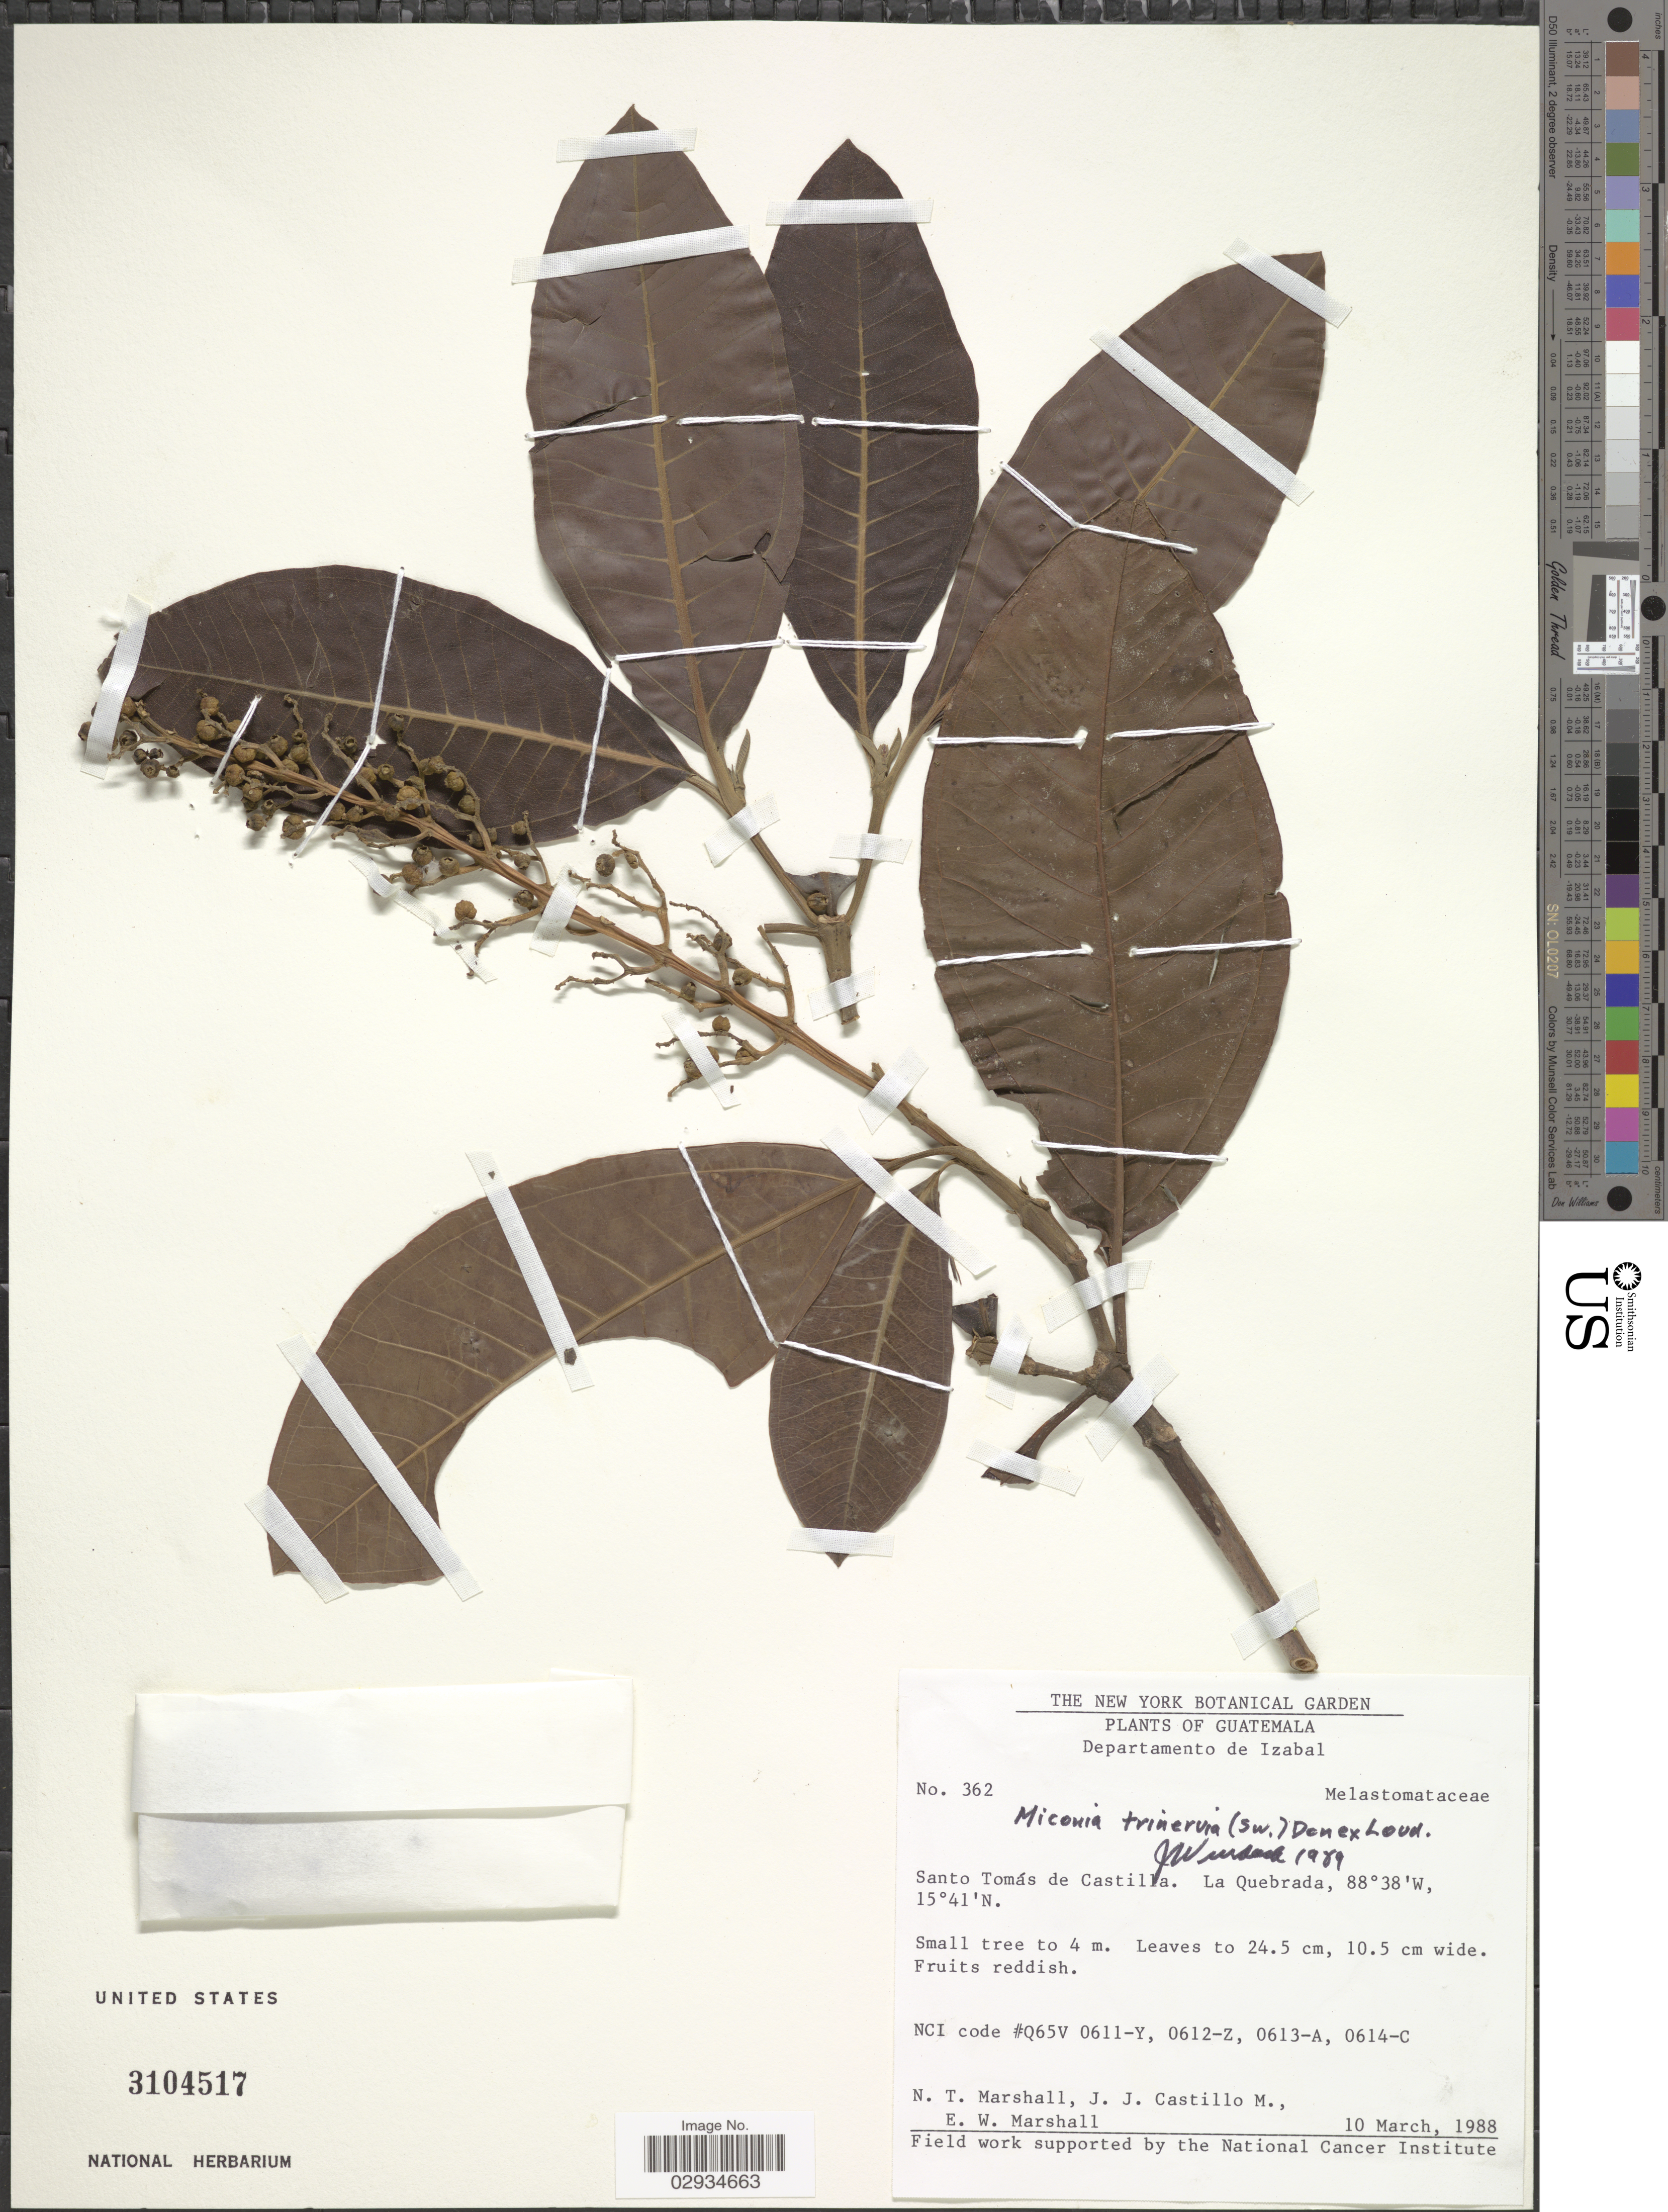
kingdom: Plantae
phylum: Tracheophyta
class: Magnoliopsida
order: Myrtales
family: Melastomataceae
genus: Miconia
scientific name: Miconia trinervia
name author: (Sw.) D. Don ex Loudon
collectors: N. T. Marshall, J. Castillo & E. W. Marshall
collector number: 362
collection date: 1988-03-10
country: Guatemala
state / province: Izabal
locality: Departamento de Izabal. Santo Tomás de Catilla. La Quebrada.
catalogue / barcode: US 3104517